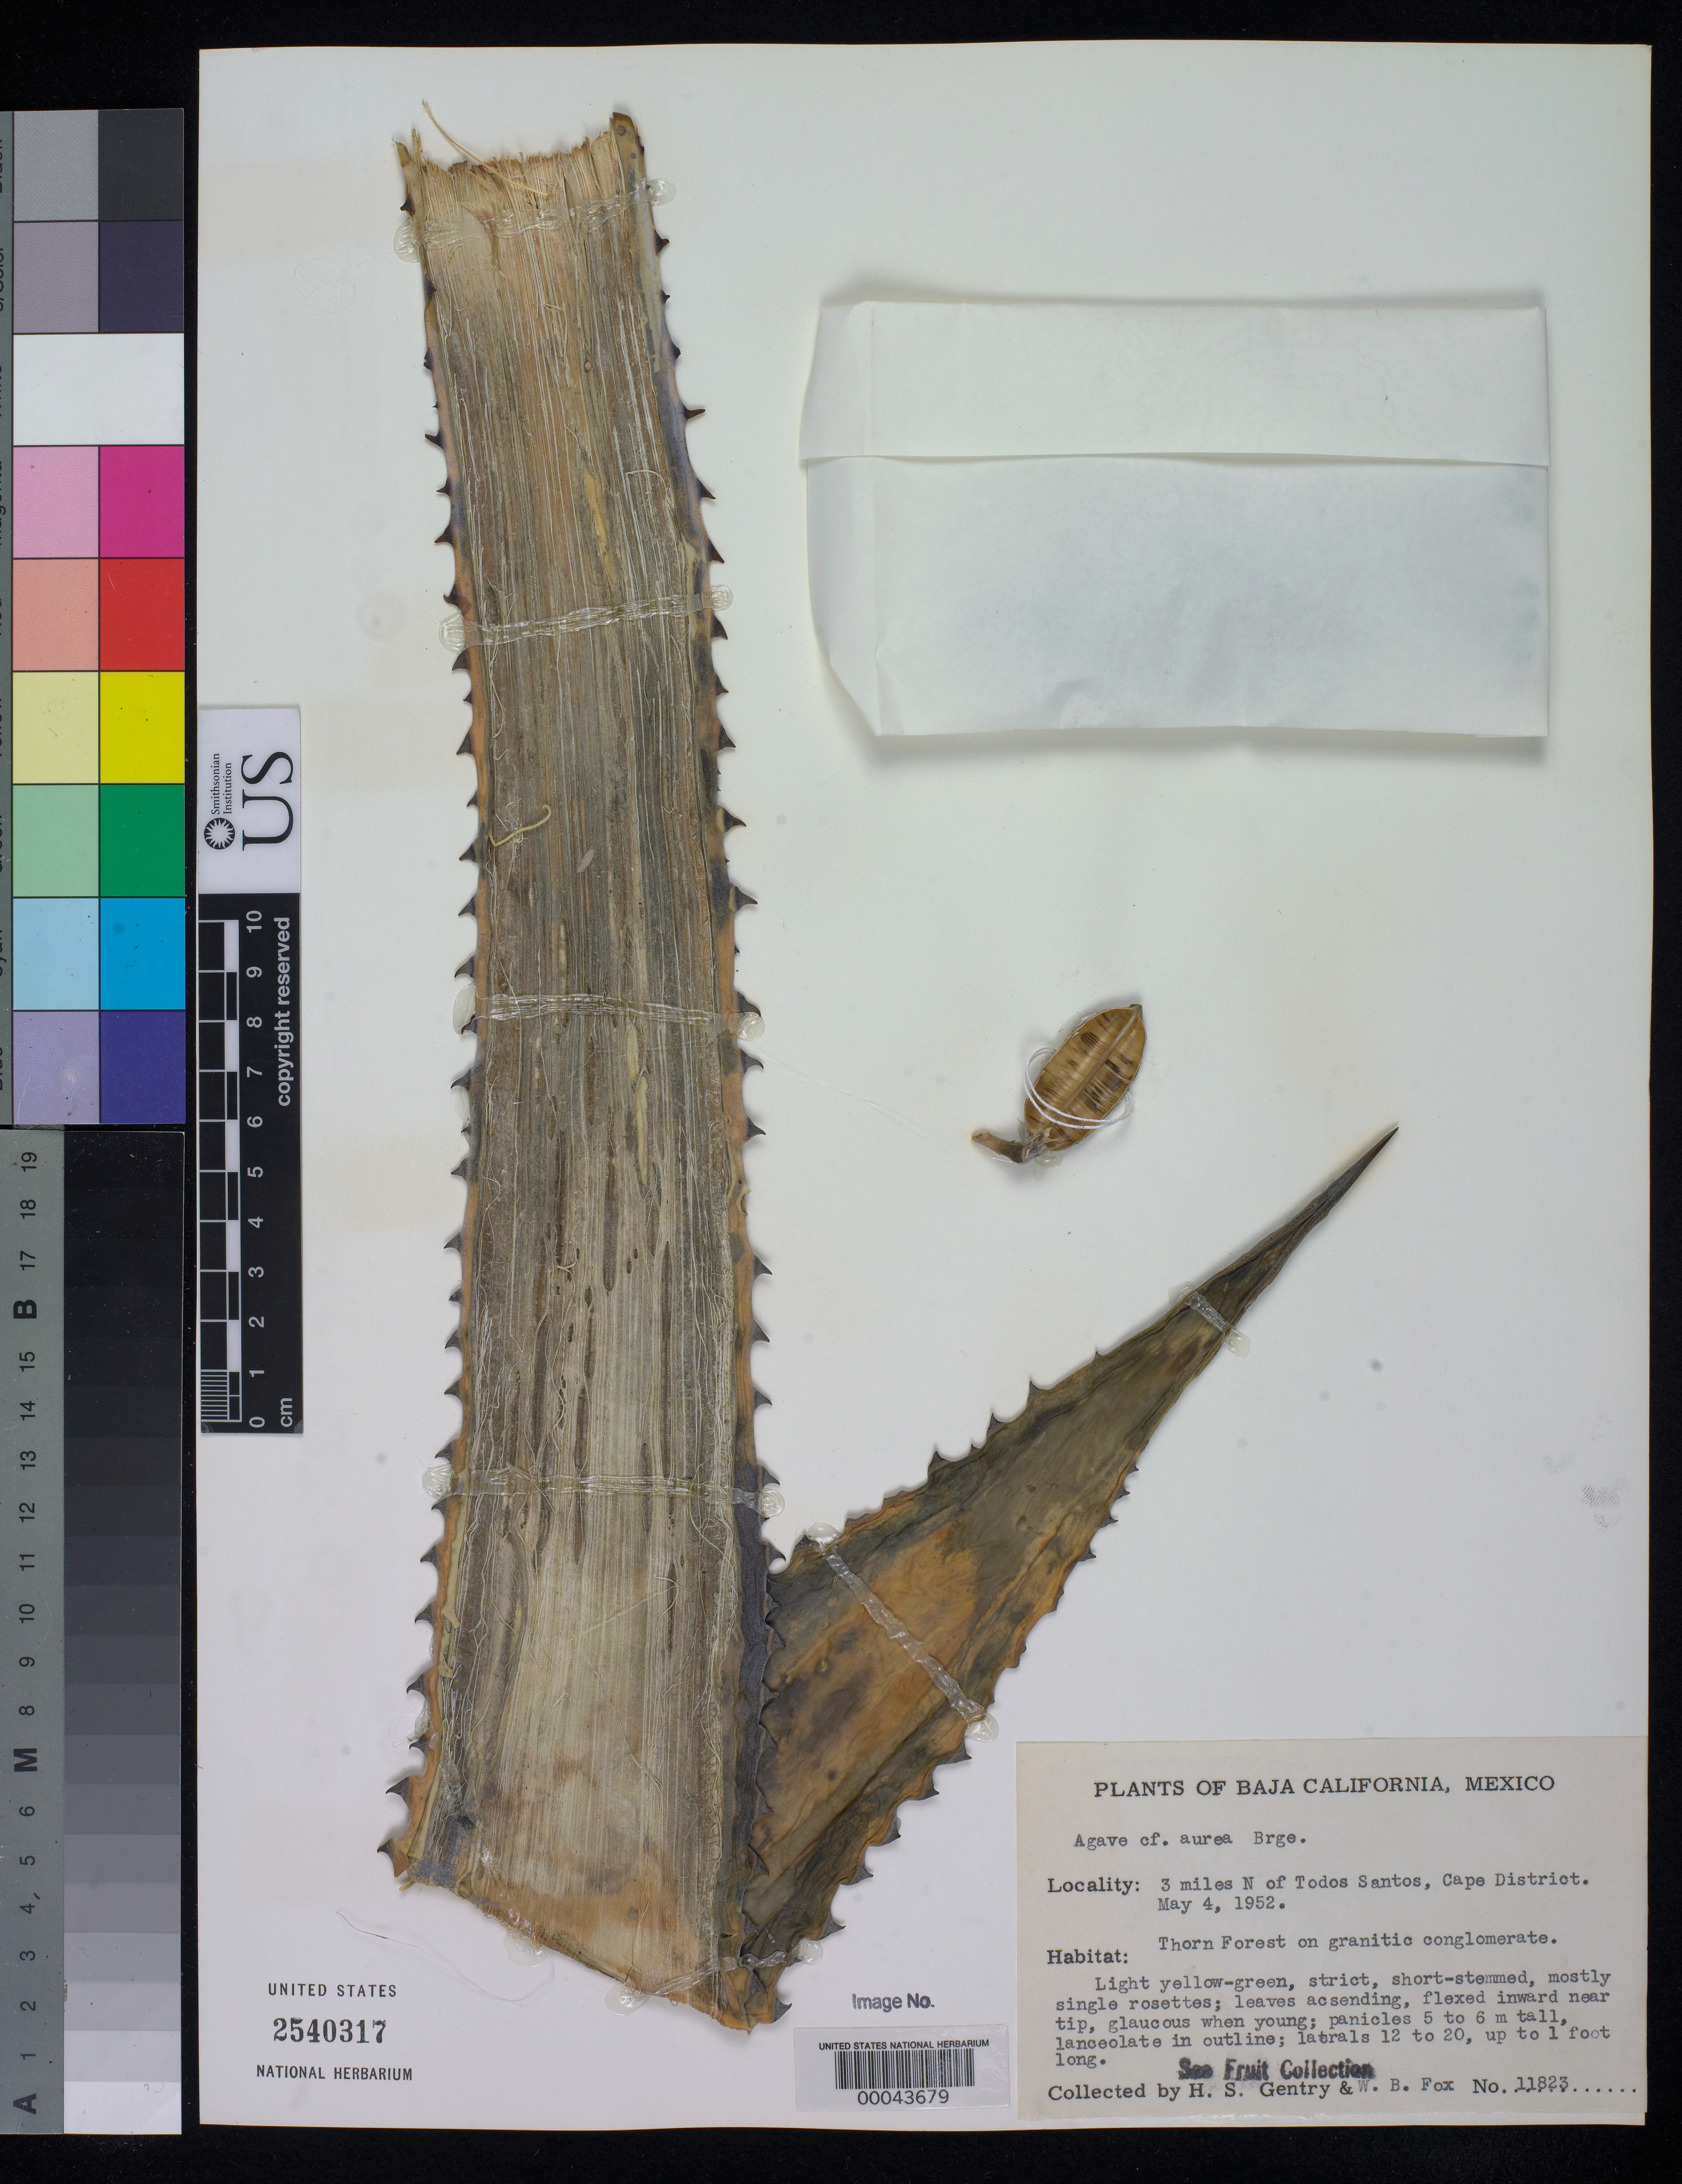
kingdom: Plantae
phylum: Tracheophyta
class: Liliopsida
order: Asparagales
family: Asparagaceae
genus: Agave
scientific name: Agave aurea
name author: Brandegee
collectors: H. S. Gentry & W. B. Fox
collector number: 11823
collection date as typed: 04 May 1952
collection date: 1952-05-04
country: Mexico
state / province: Baja California Sur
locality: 3 mi N of Todos Santos, Cape District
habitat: Thorn forest on granitic conglomerate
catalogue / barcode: US 2540317